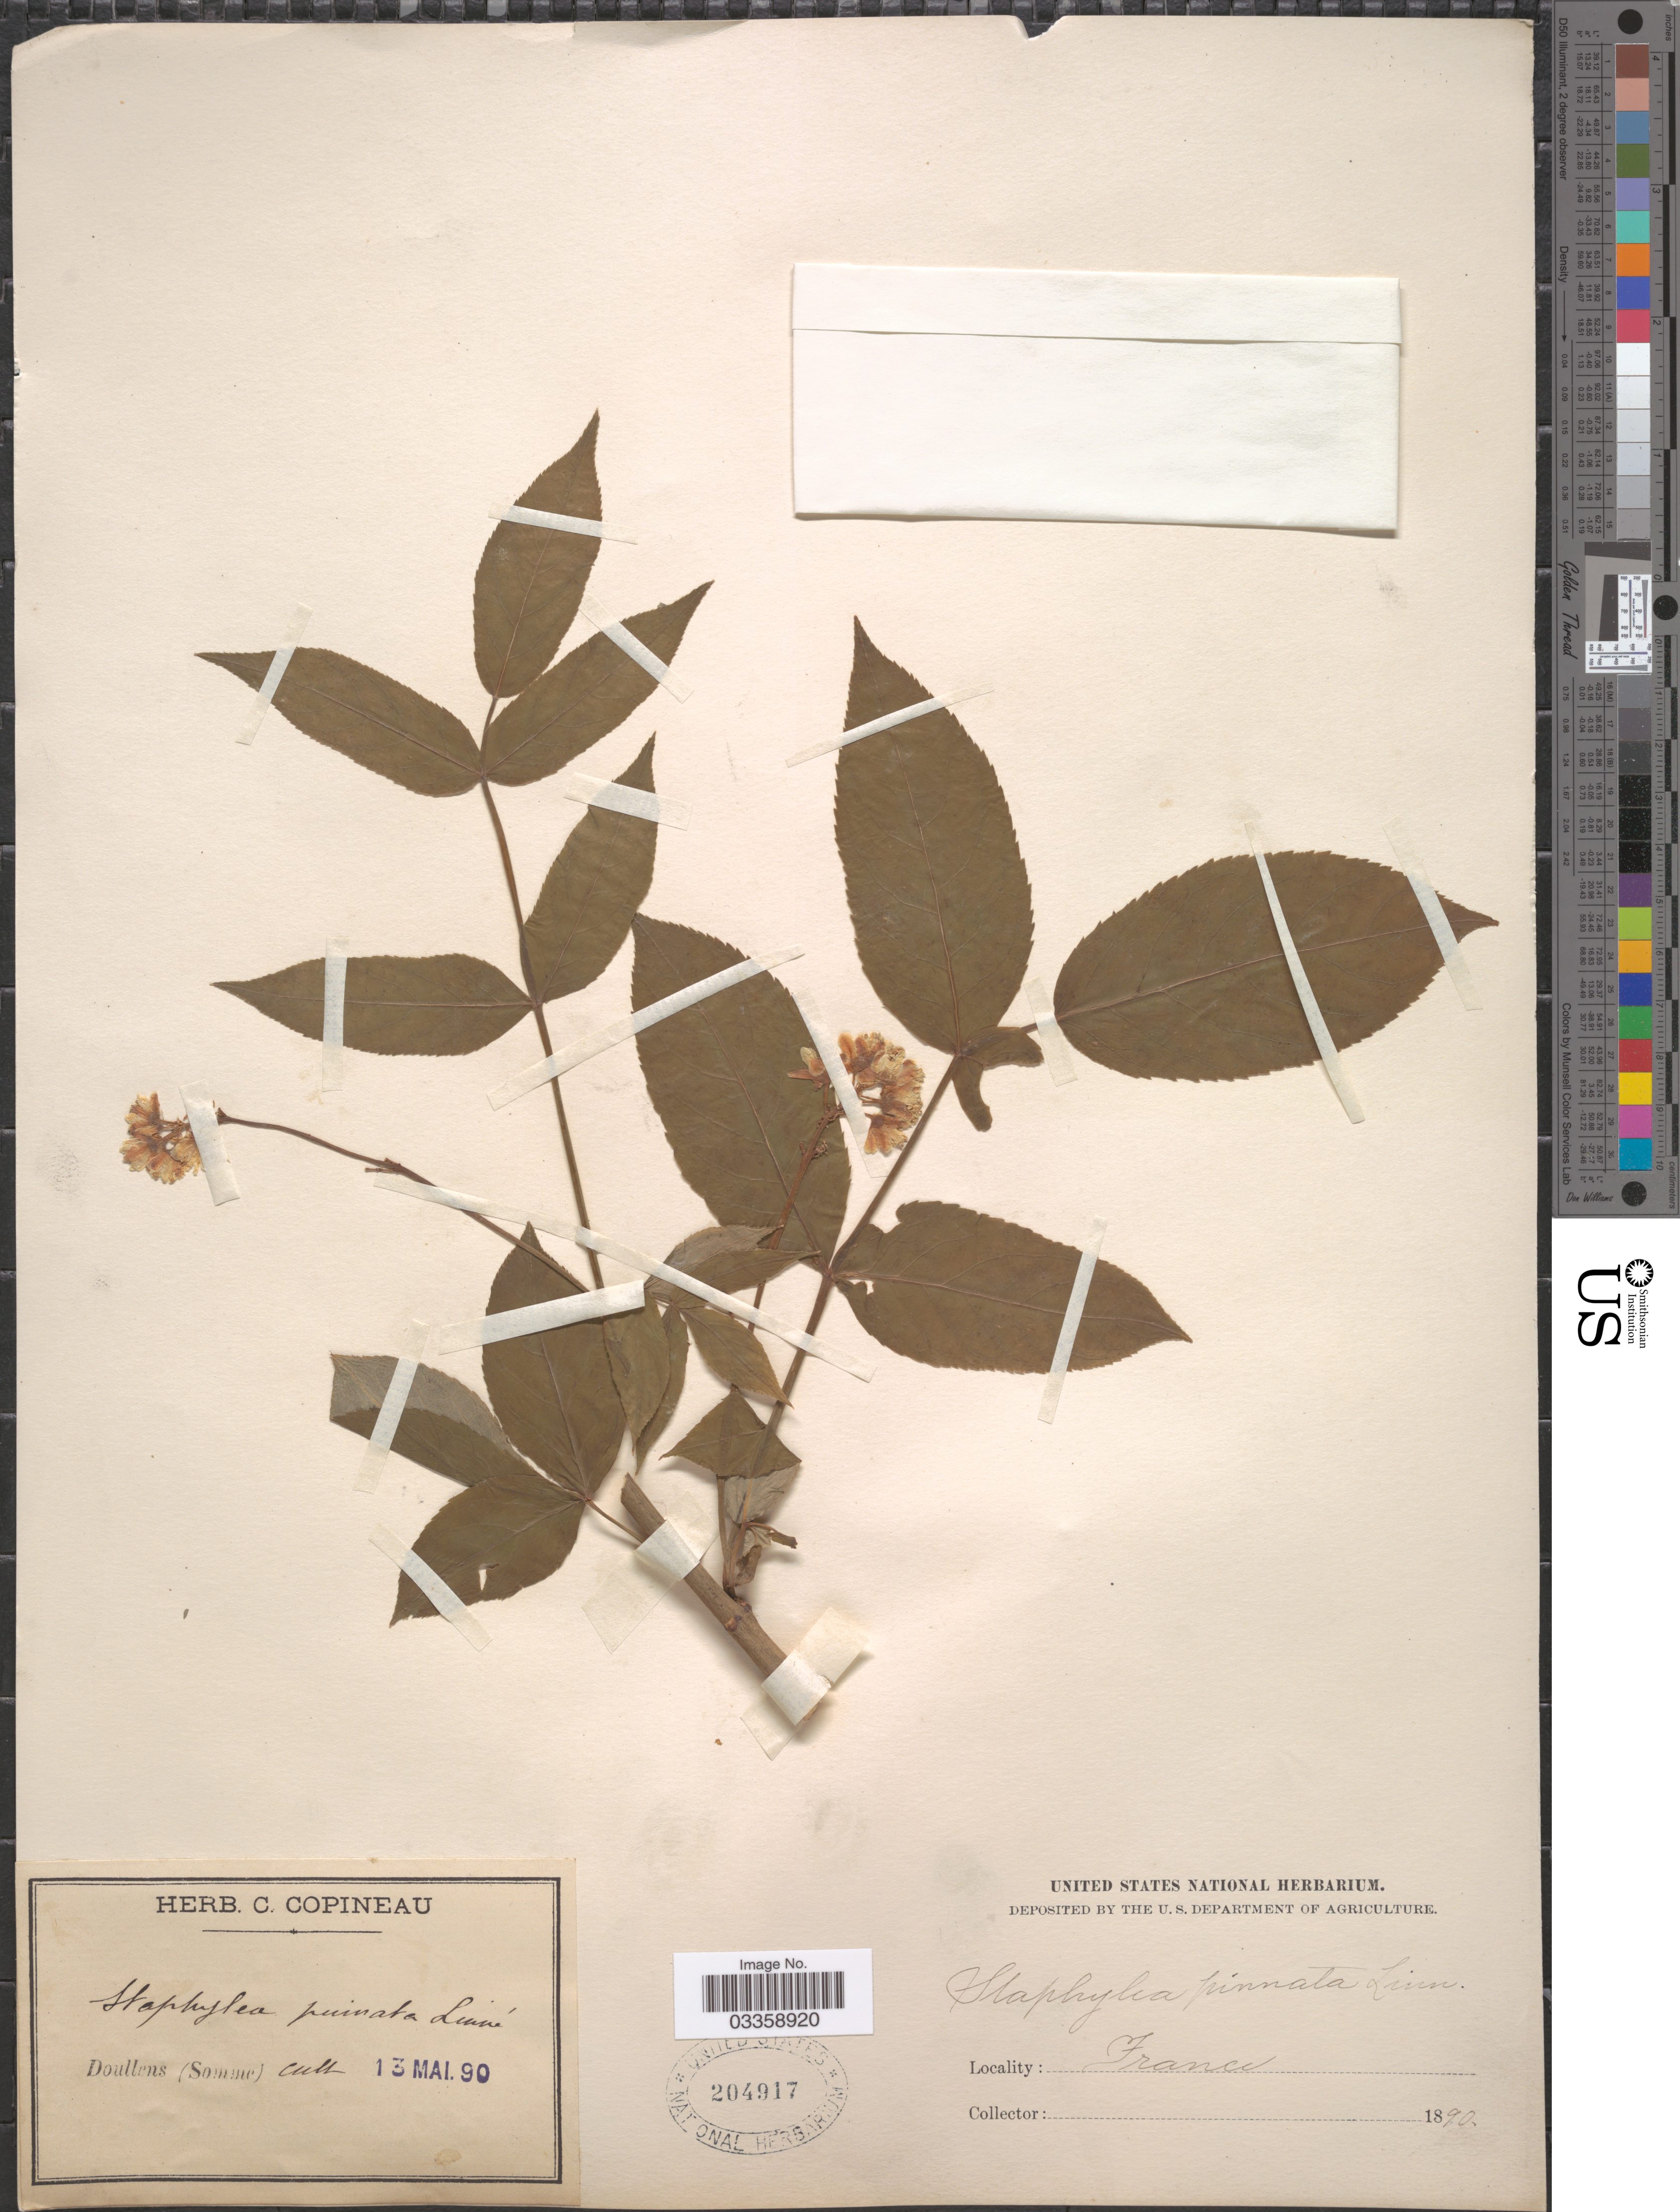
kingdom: Plantae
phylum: Tracheophyta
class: Magnoliopsida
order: Crossosomatales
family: Staphyleaceae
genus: Staphylea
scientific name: Staphylea pinnata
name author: L.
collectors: ex herb. C. Copineau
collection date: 1890-05-13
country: France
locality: Doullens (Somme).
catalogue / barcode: US 204917